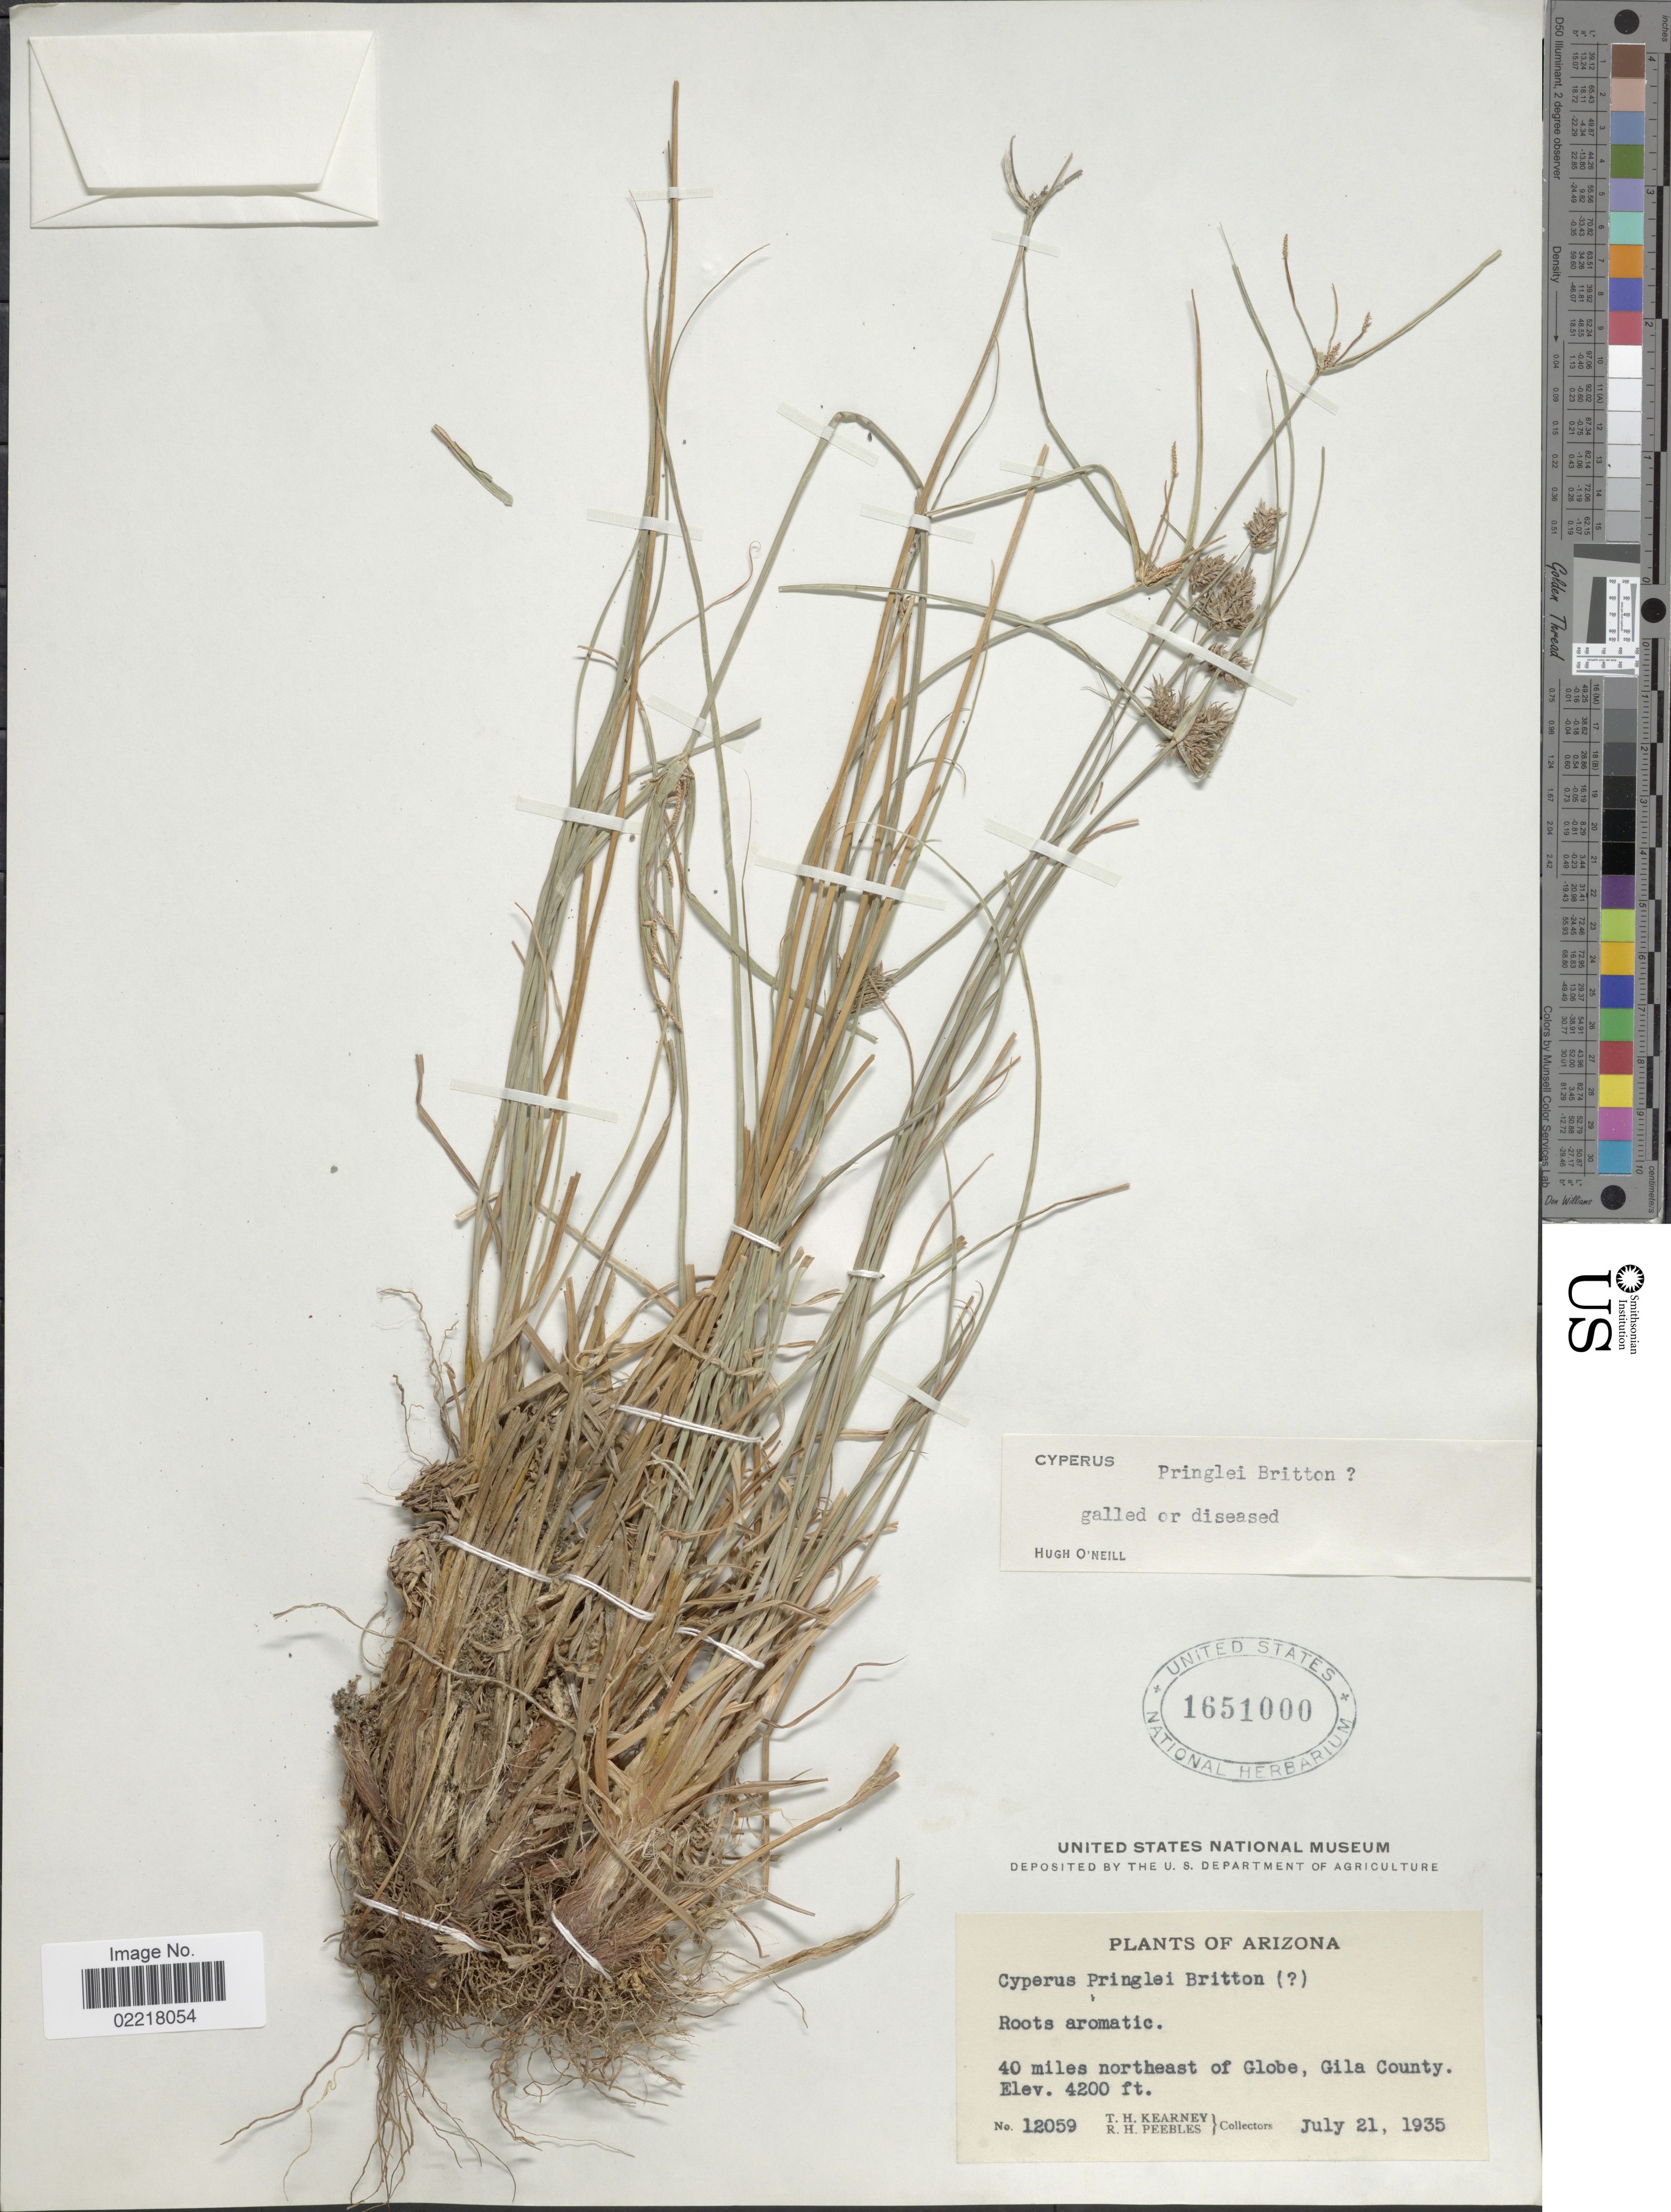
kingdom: Plantae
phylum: Tracheophyta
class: Liliopsida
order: Poales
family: Cyperaceae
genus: Cyperus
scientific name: Cyperus pringlei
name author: Britton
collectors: T. H. Kearney & R. H. Peebles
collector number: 12059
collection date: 1935-07-21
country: United States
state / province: Arizona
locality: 40 miles northeast of Globe, Gila County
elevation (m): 1280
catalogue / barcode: US 1651000